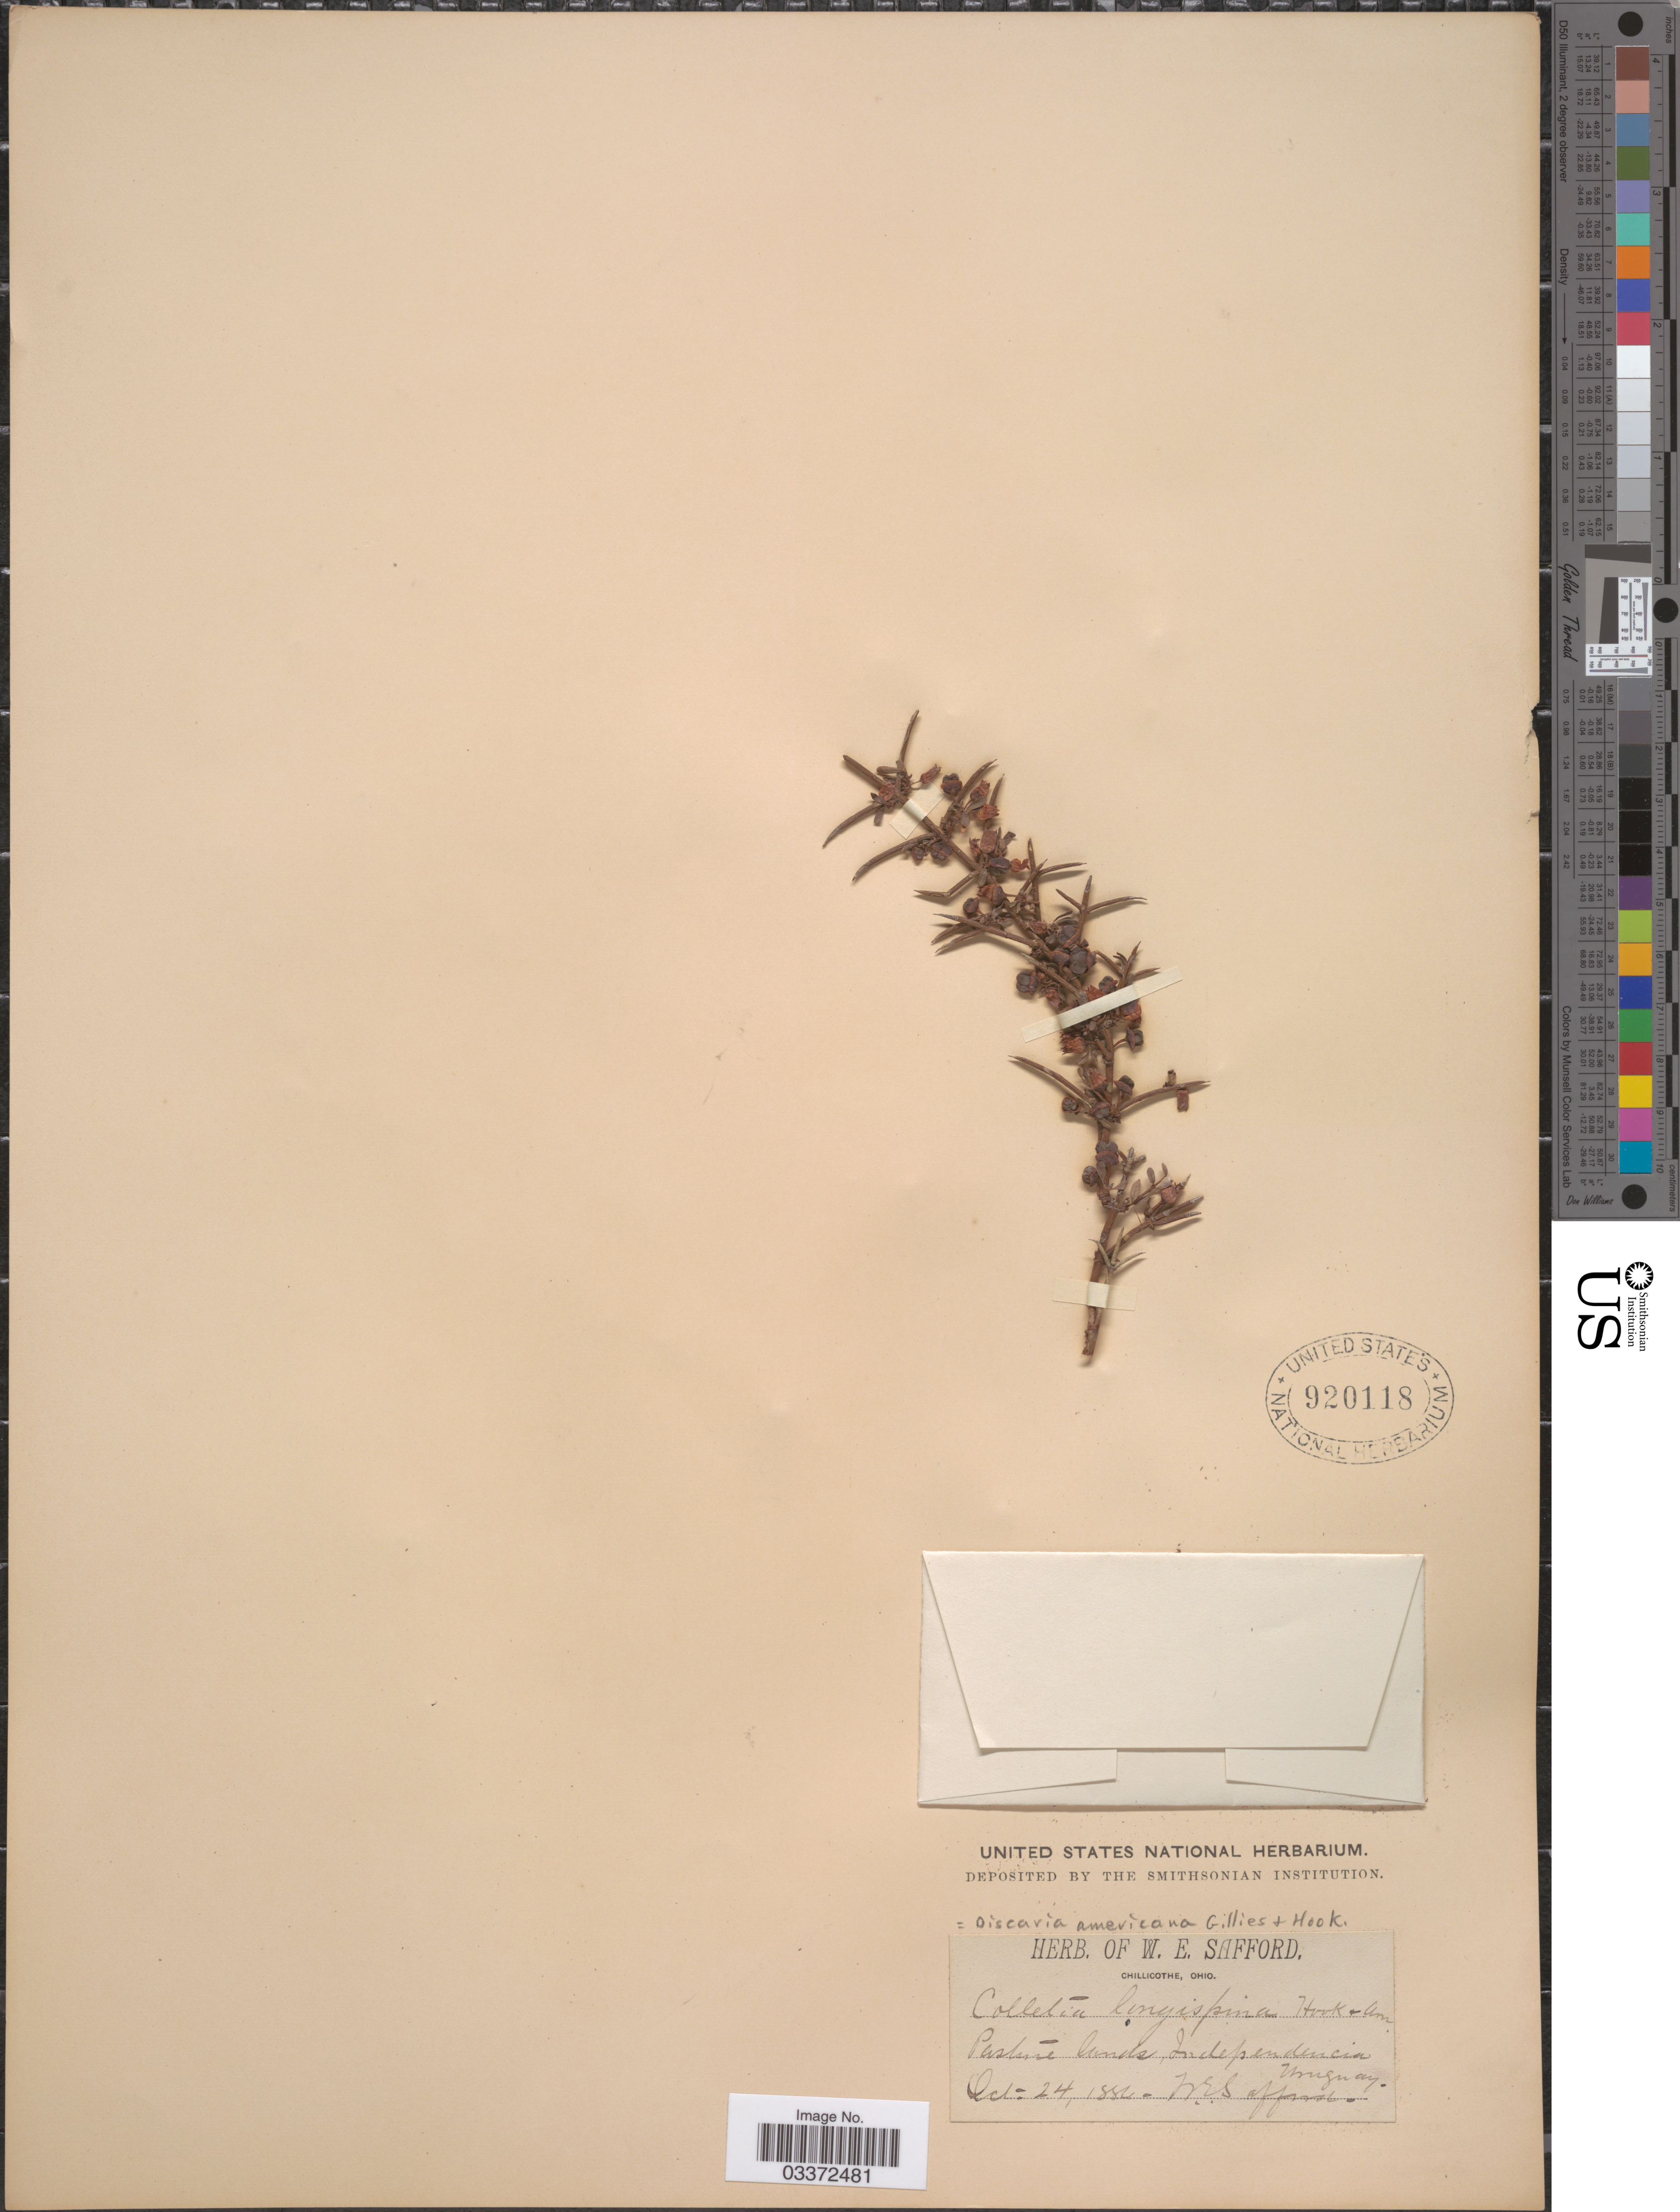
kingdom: Plantae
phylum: Tracheophyta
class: Magnoliopsida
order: Rosales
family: Rhamnaceae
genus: Discaria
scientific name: Discaria americana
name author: Gillies & Hook.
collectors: W. E. Safford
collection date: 1886-10-24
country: Uruguay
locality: Pasture lands, Independencia.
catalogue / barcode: US 920118